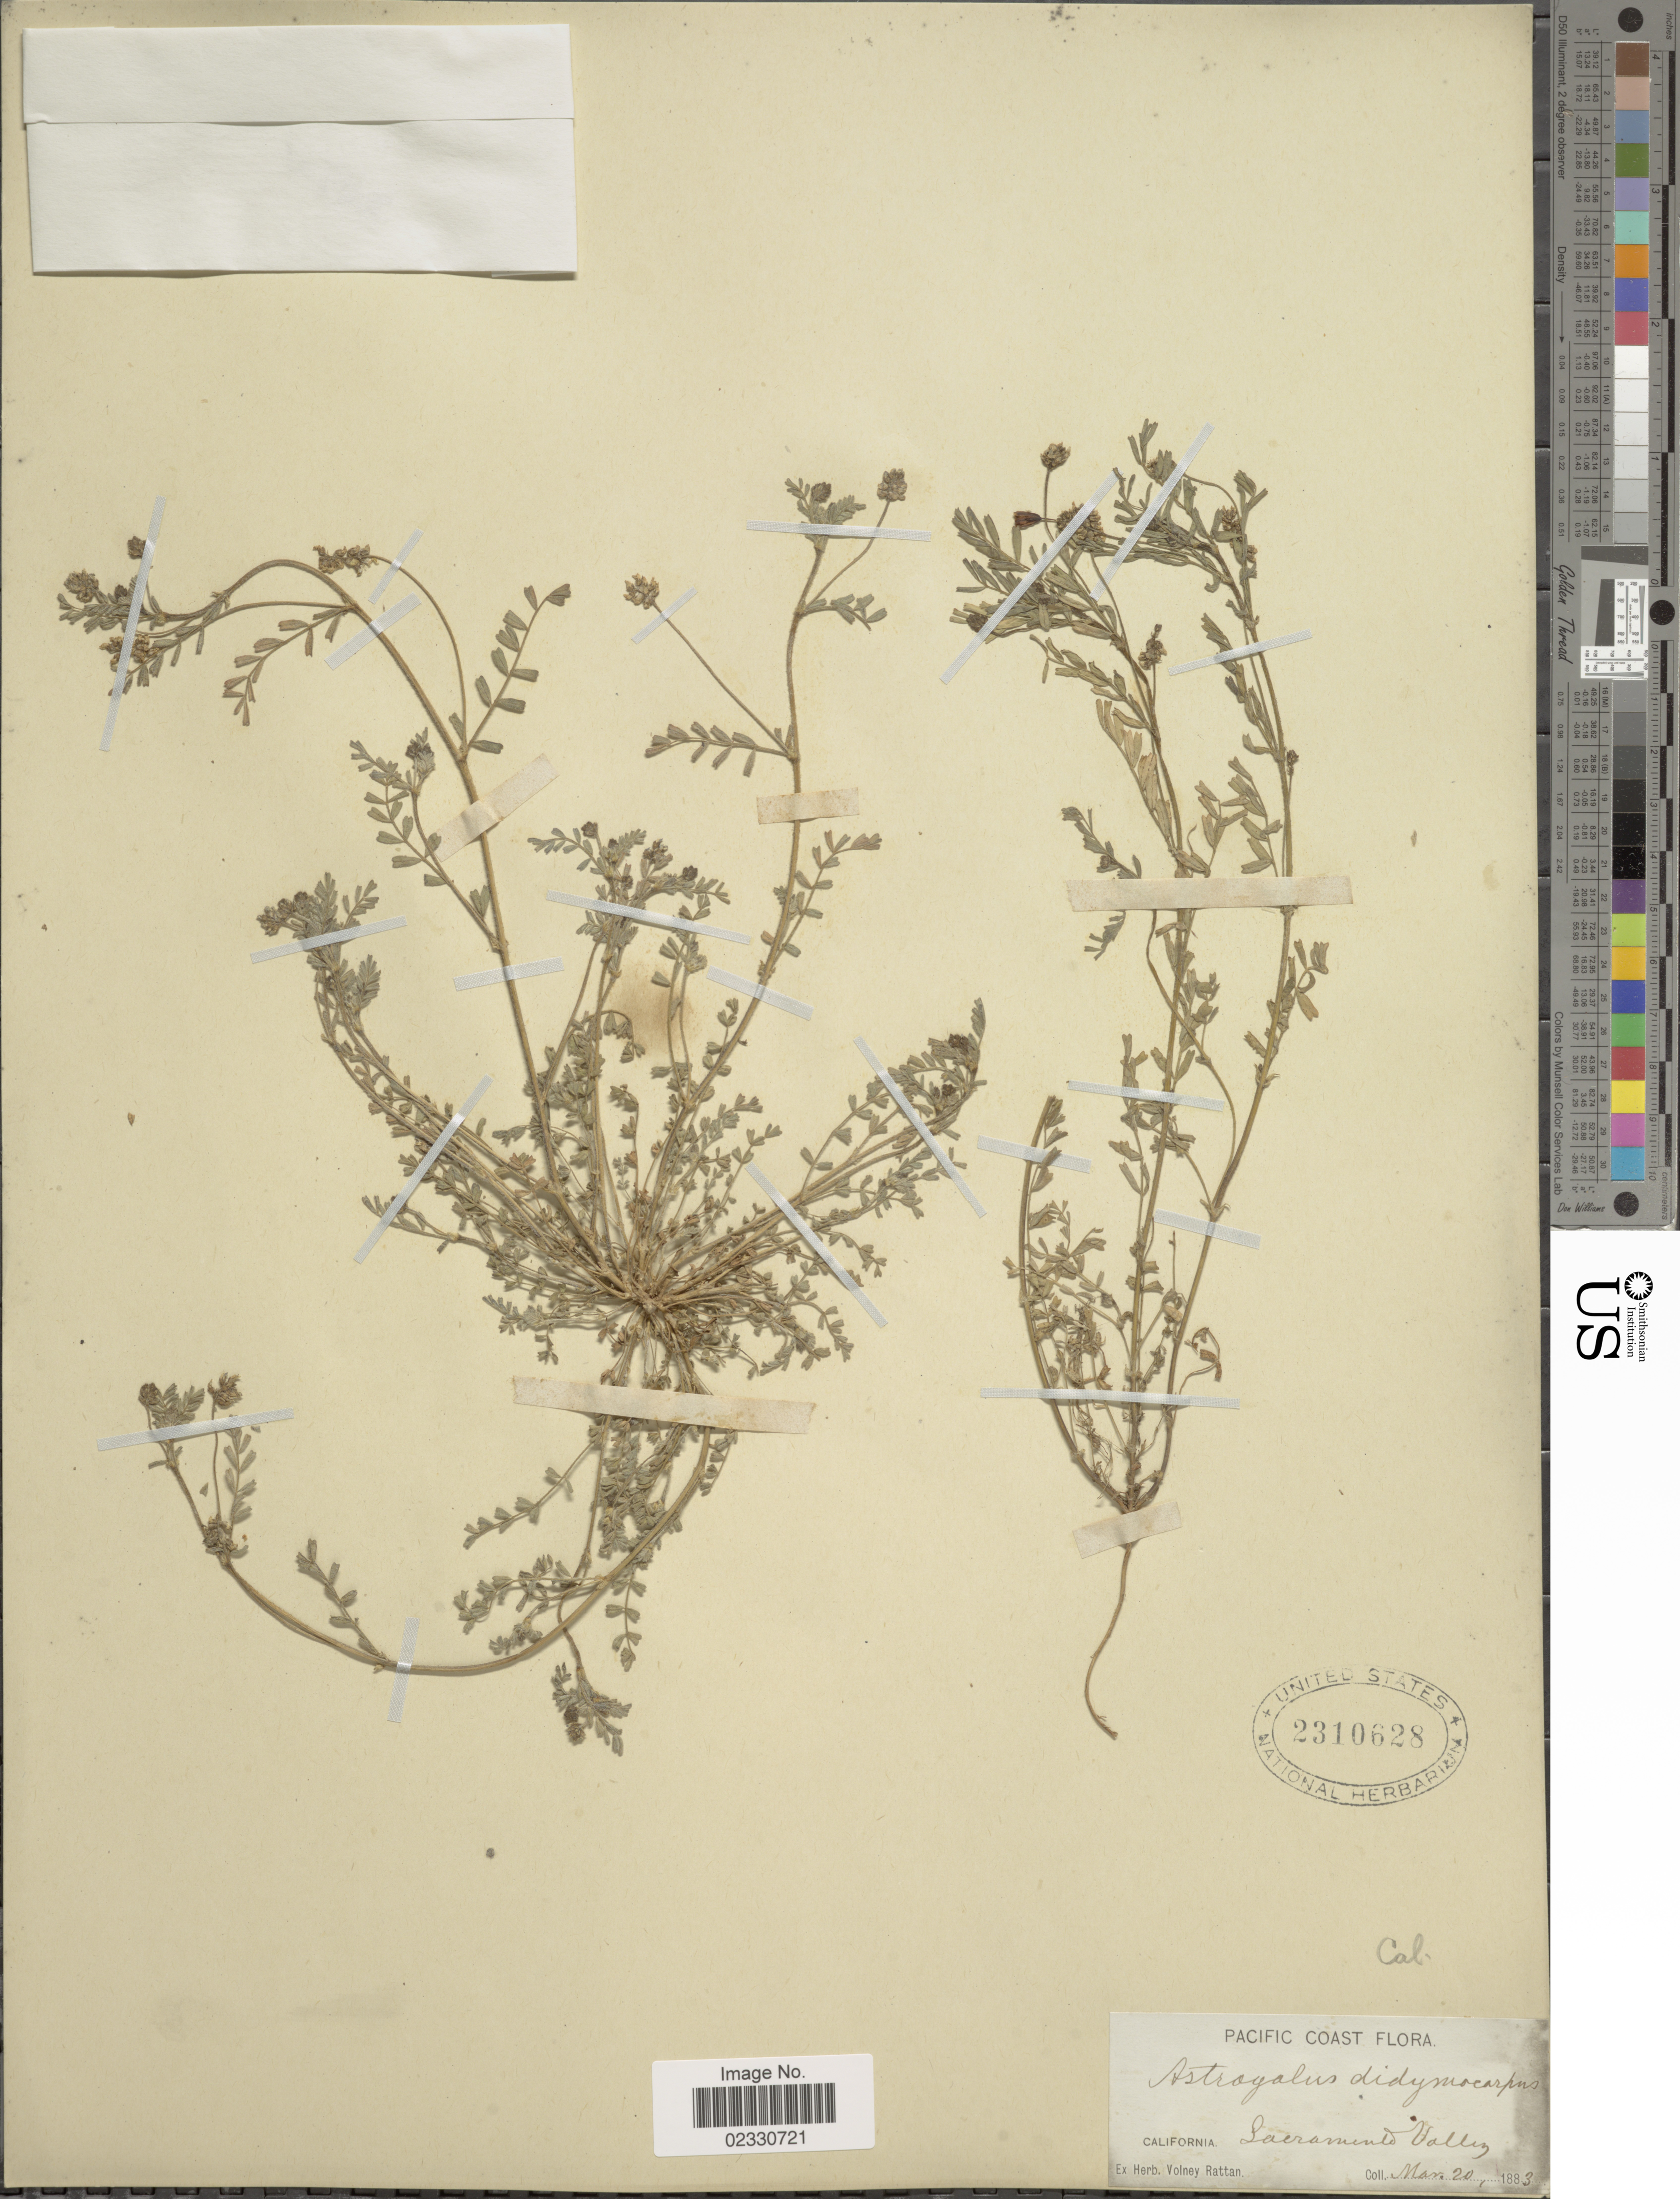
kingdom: Plantae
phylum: Tracheophyta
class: Magnoliopsida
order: Fabales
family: Fabaceae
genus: Astragalus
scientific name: Astragalus didymocarpus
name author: Hook. & Arn.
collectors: ex herb. Voiney Rattan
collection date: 1883-03-20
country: United States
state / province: California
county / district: Sacramento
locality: Pacific Coast, Sacramento Valley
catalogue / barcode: US 2310628